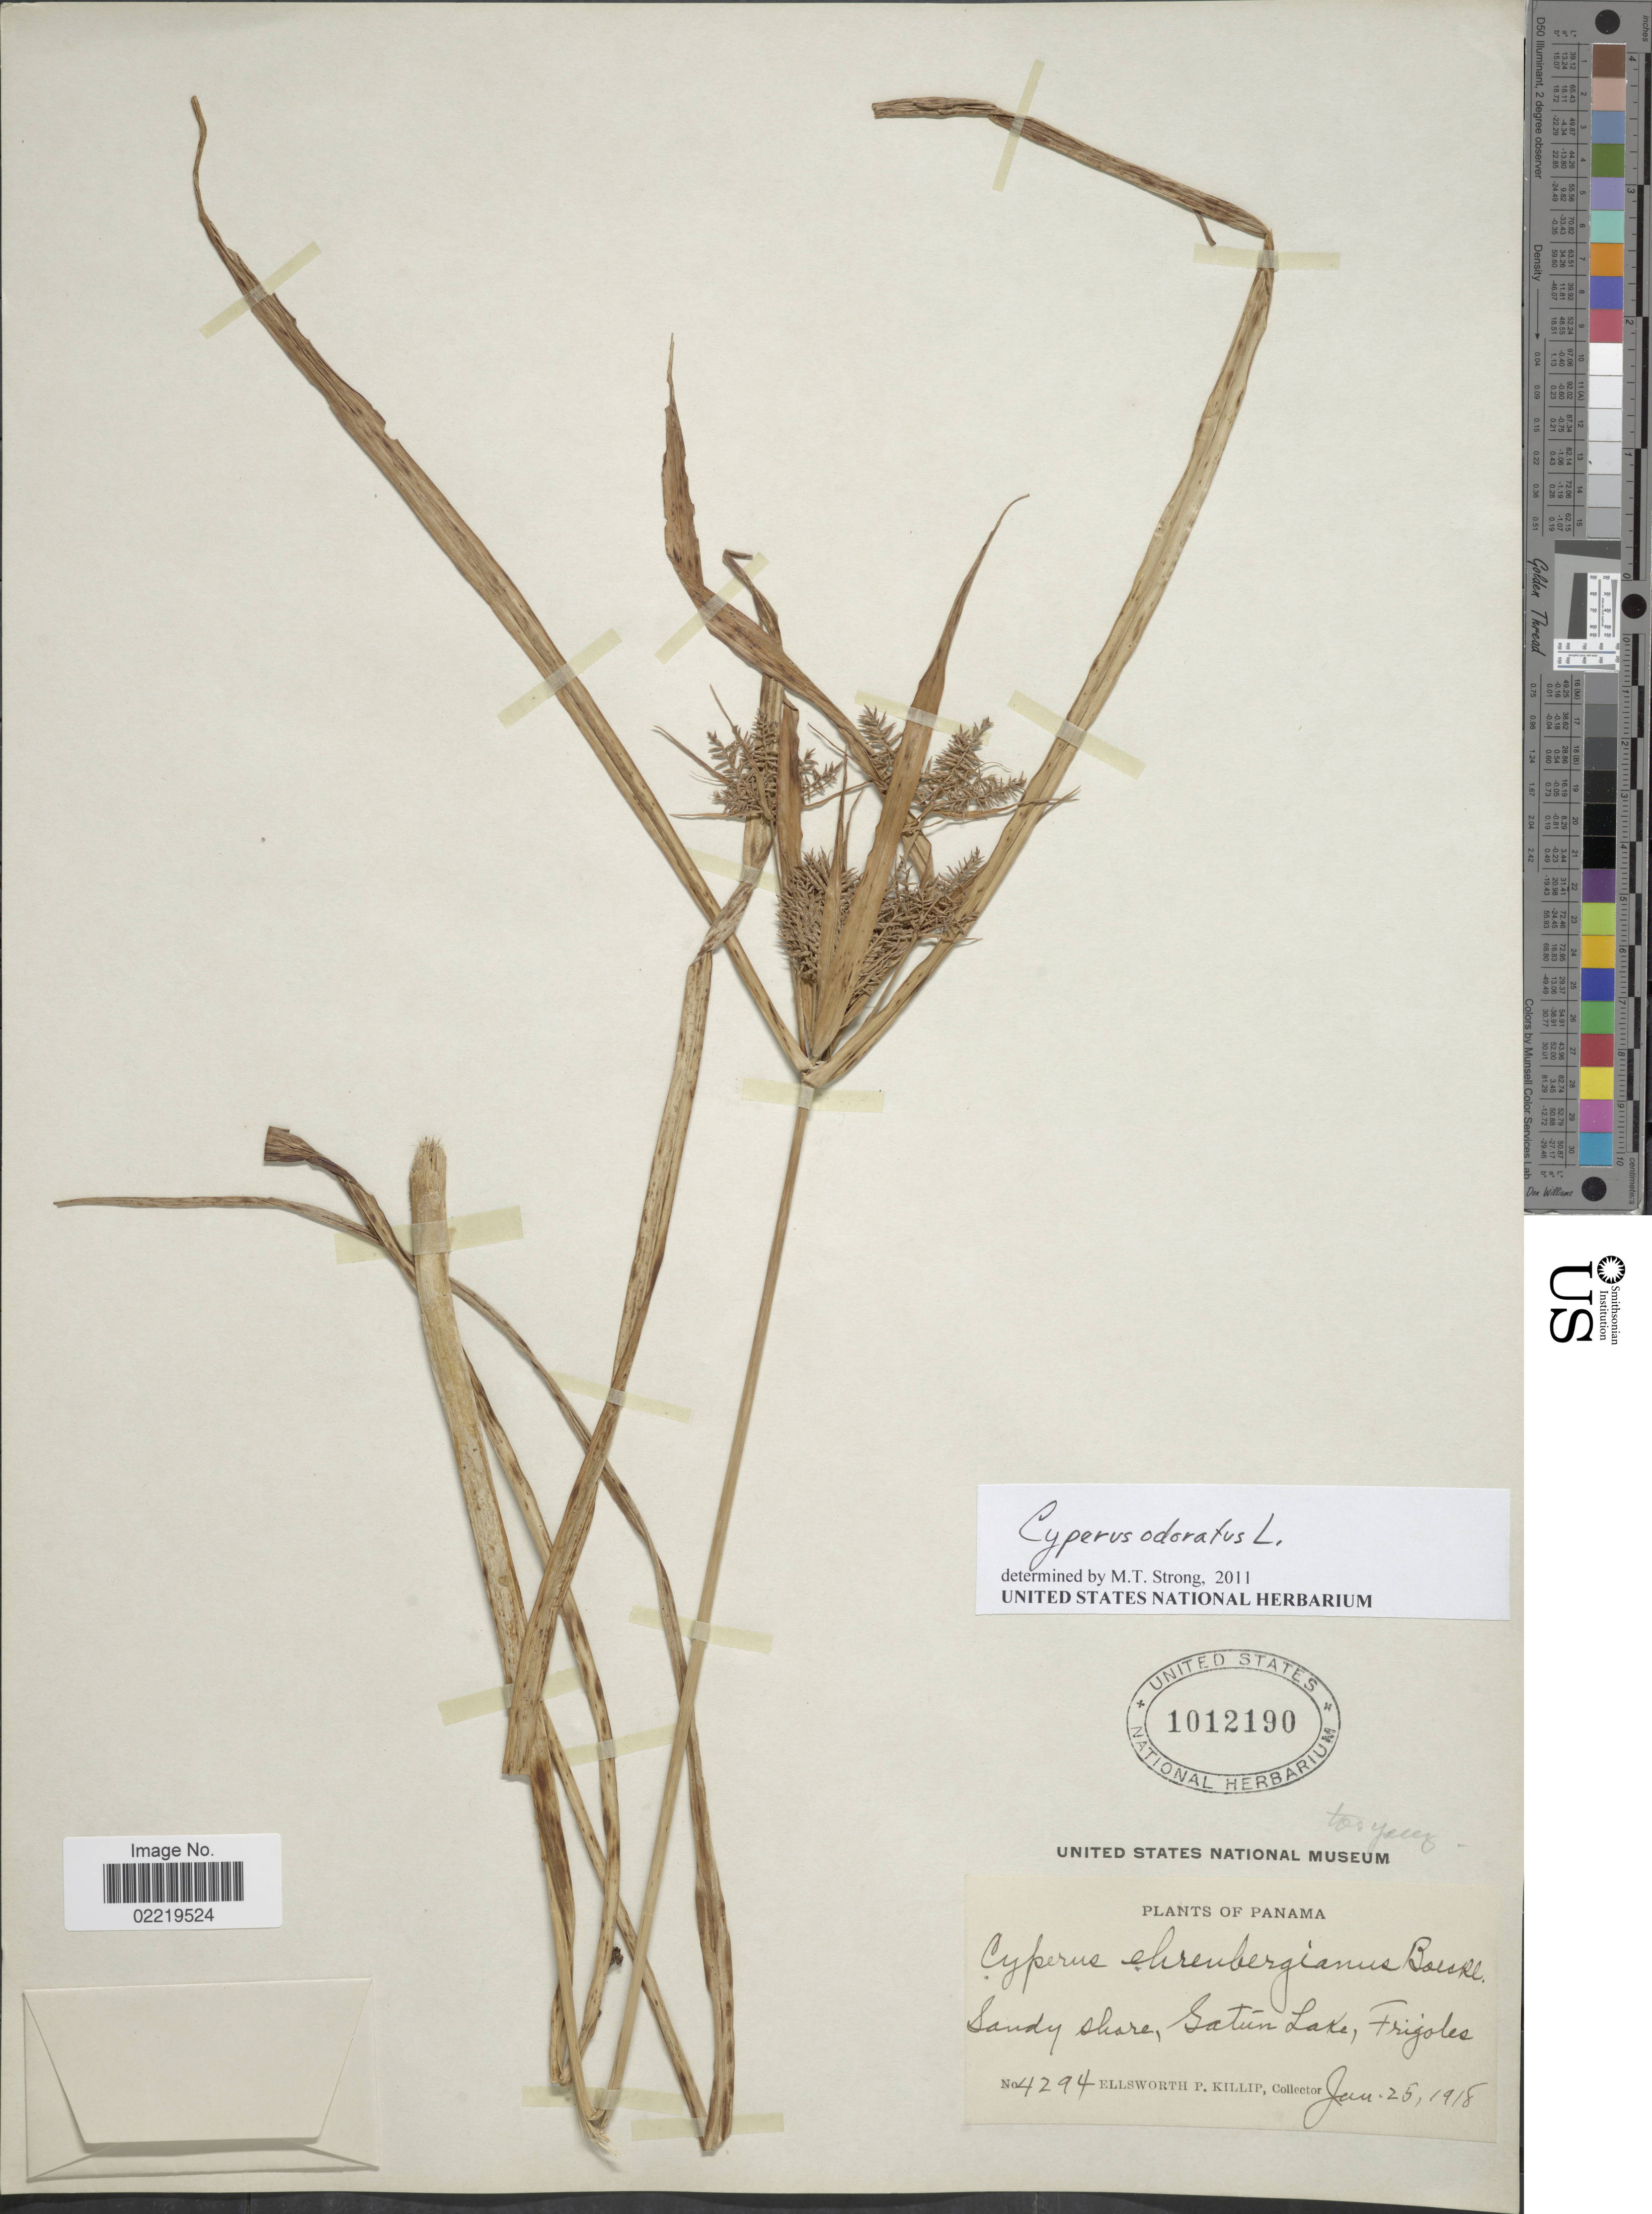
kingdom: Plantae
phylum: Tracheophyta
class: Liliopsida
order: Poales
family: Cyperaceae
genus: Cyperus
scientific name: Cyperus odoratus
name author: L.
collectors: E. P. Killip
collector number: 4294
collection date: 1918-01-25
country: Panama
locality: Sandy shore, Gatun Lake, Frijoles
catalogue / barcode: US 1012190